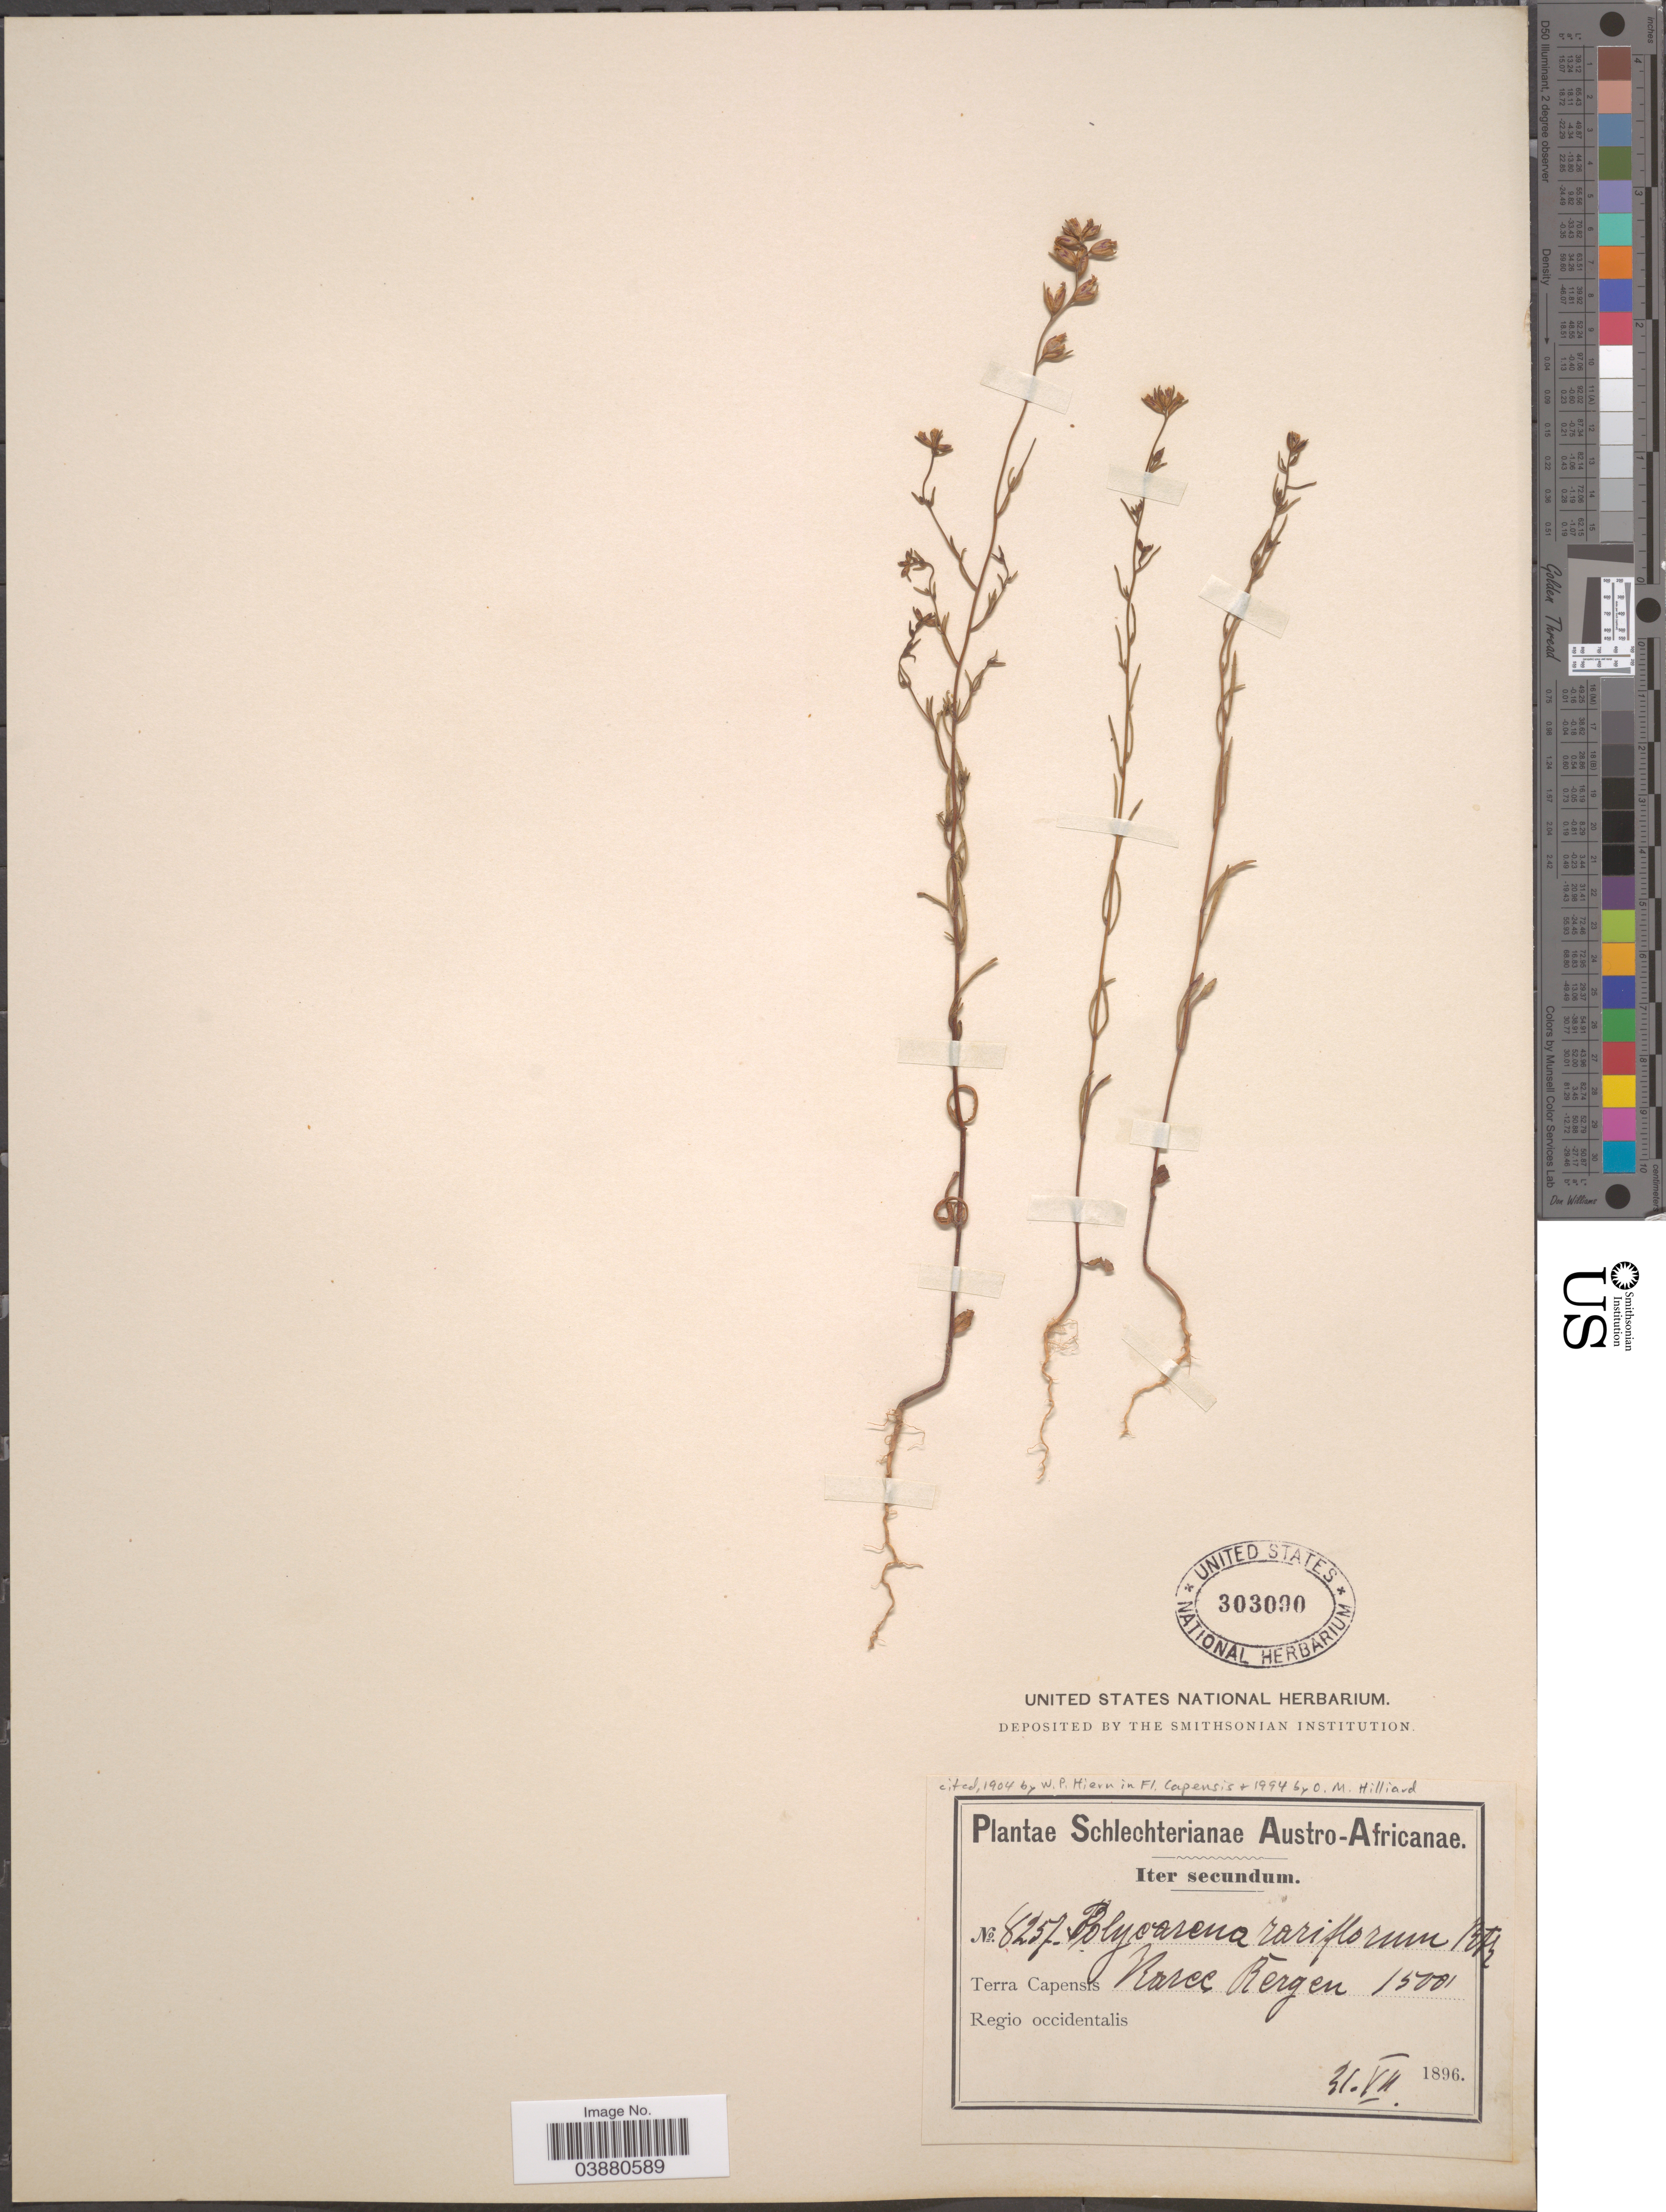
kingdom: Plantae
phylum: Tracheophyta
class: Magnoliopsida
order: Lamiales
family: Scrophulariaceae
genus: Polycarena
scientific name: Polycarena rariflora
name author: Benth.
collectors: Schlechter, --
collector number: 8257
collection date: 1896-07-31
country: South Africa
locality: Austro-Africanae. Terra Capensis Karee Bergen. Regio occidentalis.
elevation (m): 457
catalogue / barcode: US 303090